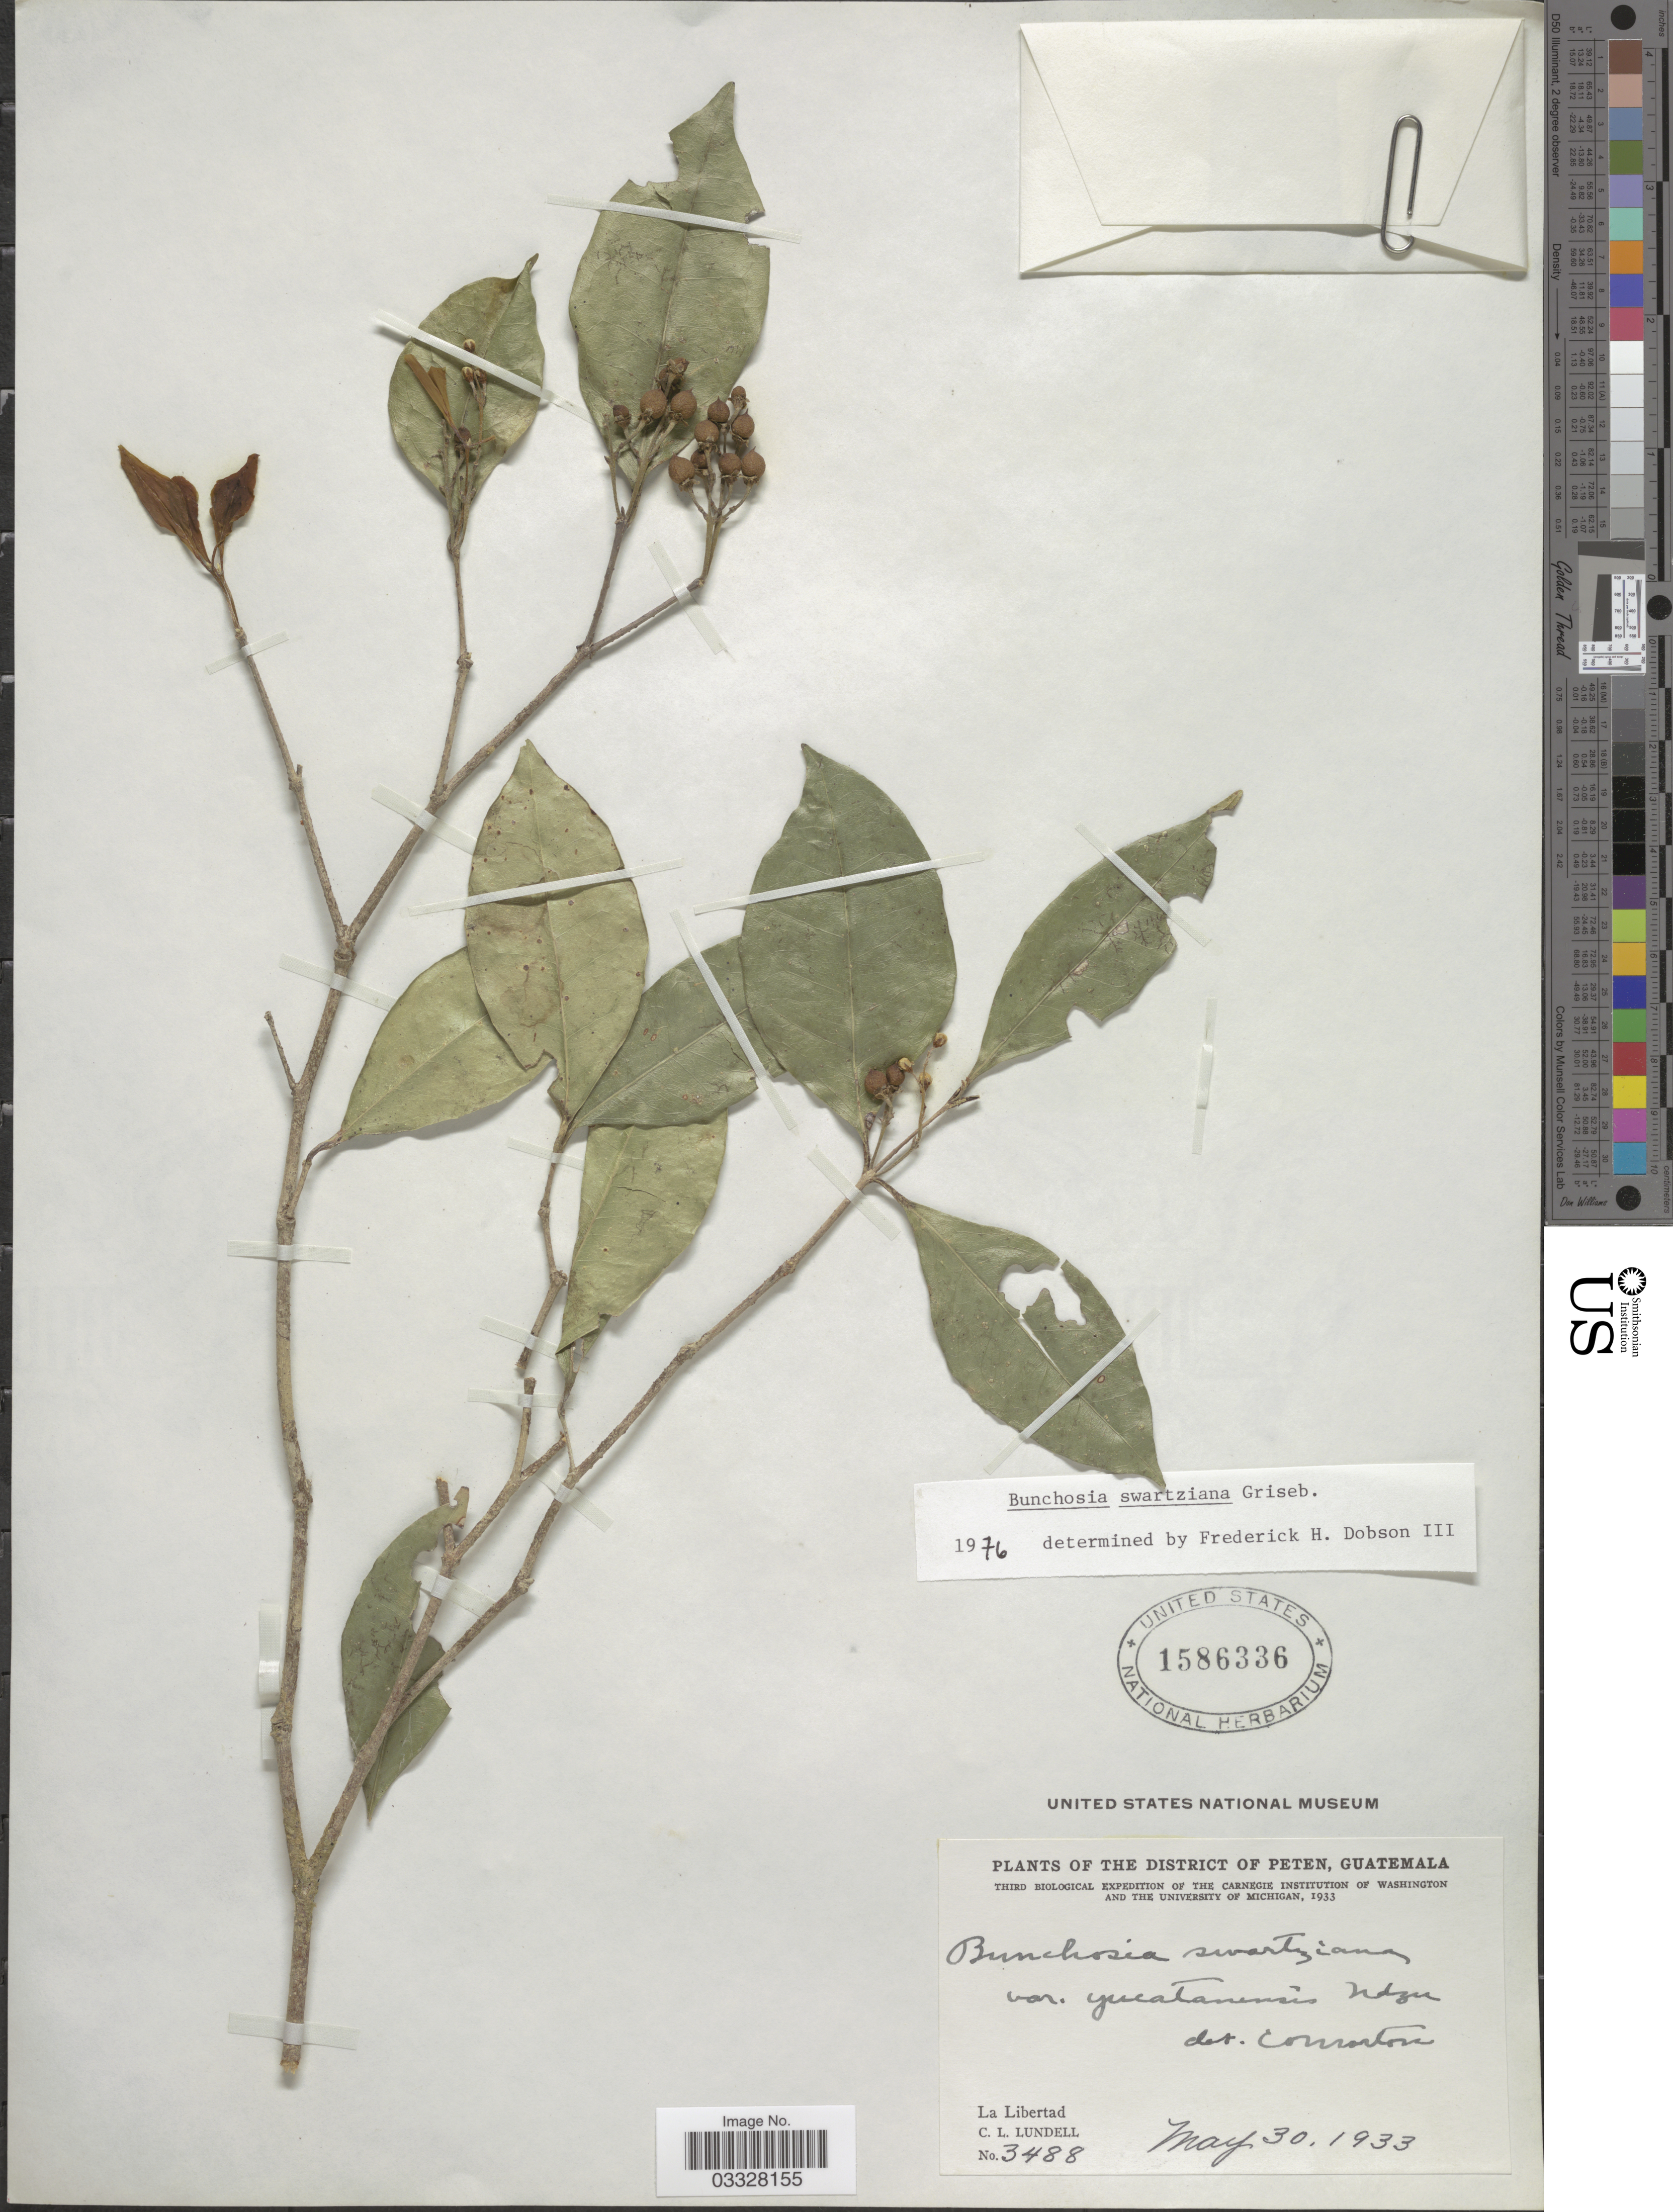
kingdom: Plantae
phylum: Tracheophyta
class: Magnoliopsida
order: Malpighiales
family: Malpighiaceae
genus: Bunchosia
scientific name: Bunchosia swartziana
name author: Griseb.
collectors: C. L. Lundell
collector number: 3488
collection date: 1933-05-30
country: Guatemala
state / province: El Petén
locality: The district of Peten. La Libertad.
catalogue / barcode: US 1586336